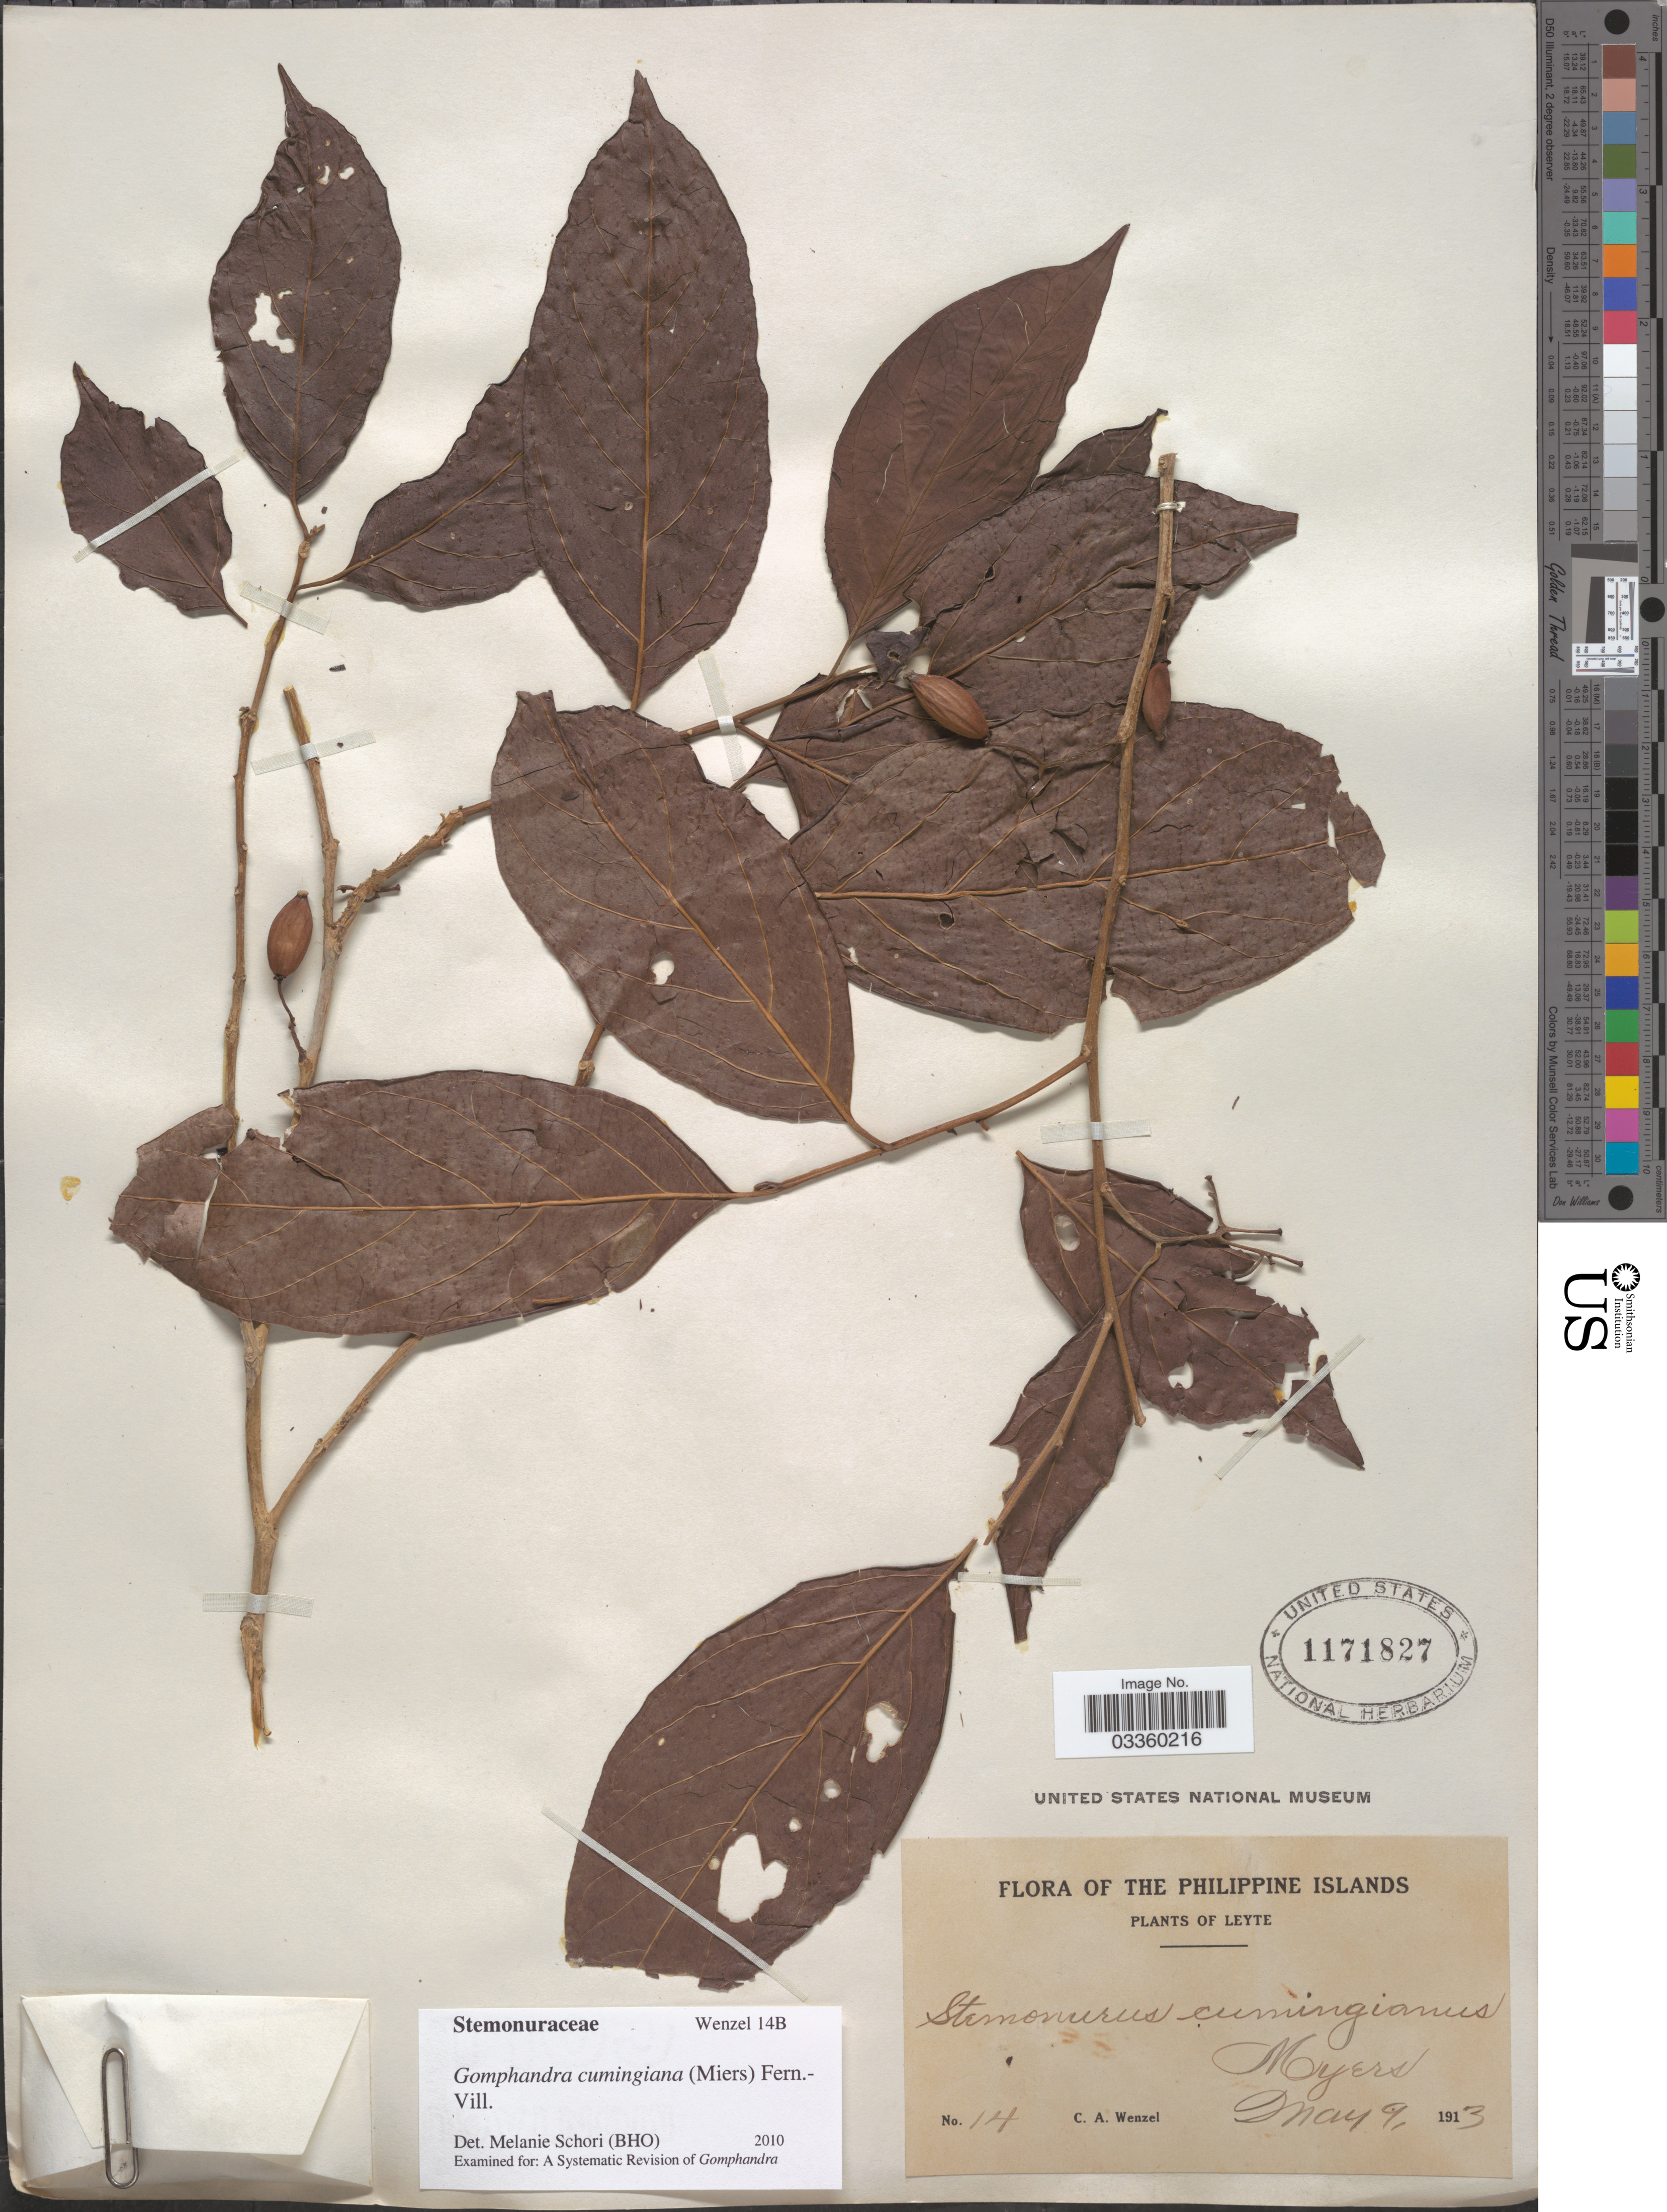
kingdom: Plantae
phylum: Tracheophyta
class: Magnoliopsida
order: Cardiopteridales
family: Stemonuraceae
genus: Gomphandra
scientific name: Gomphandra cumingiana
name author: (Miers) Fern.-Vill.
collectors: C. Wenzel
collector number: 14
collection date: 1913-05-09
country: Philippines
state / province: Eastern Visayas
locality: Leyte.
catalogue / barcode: US 1171827